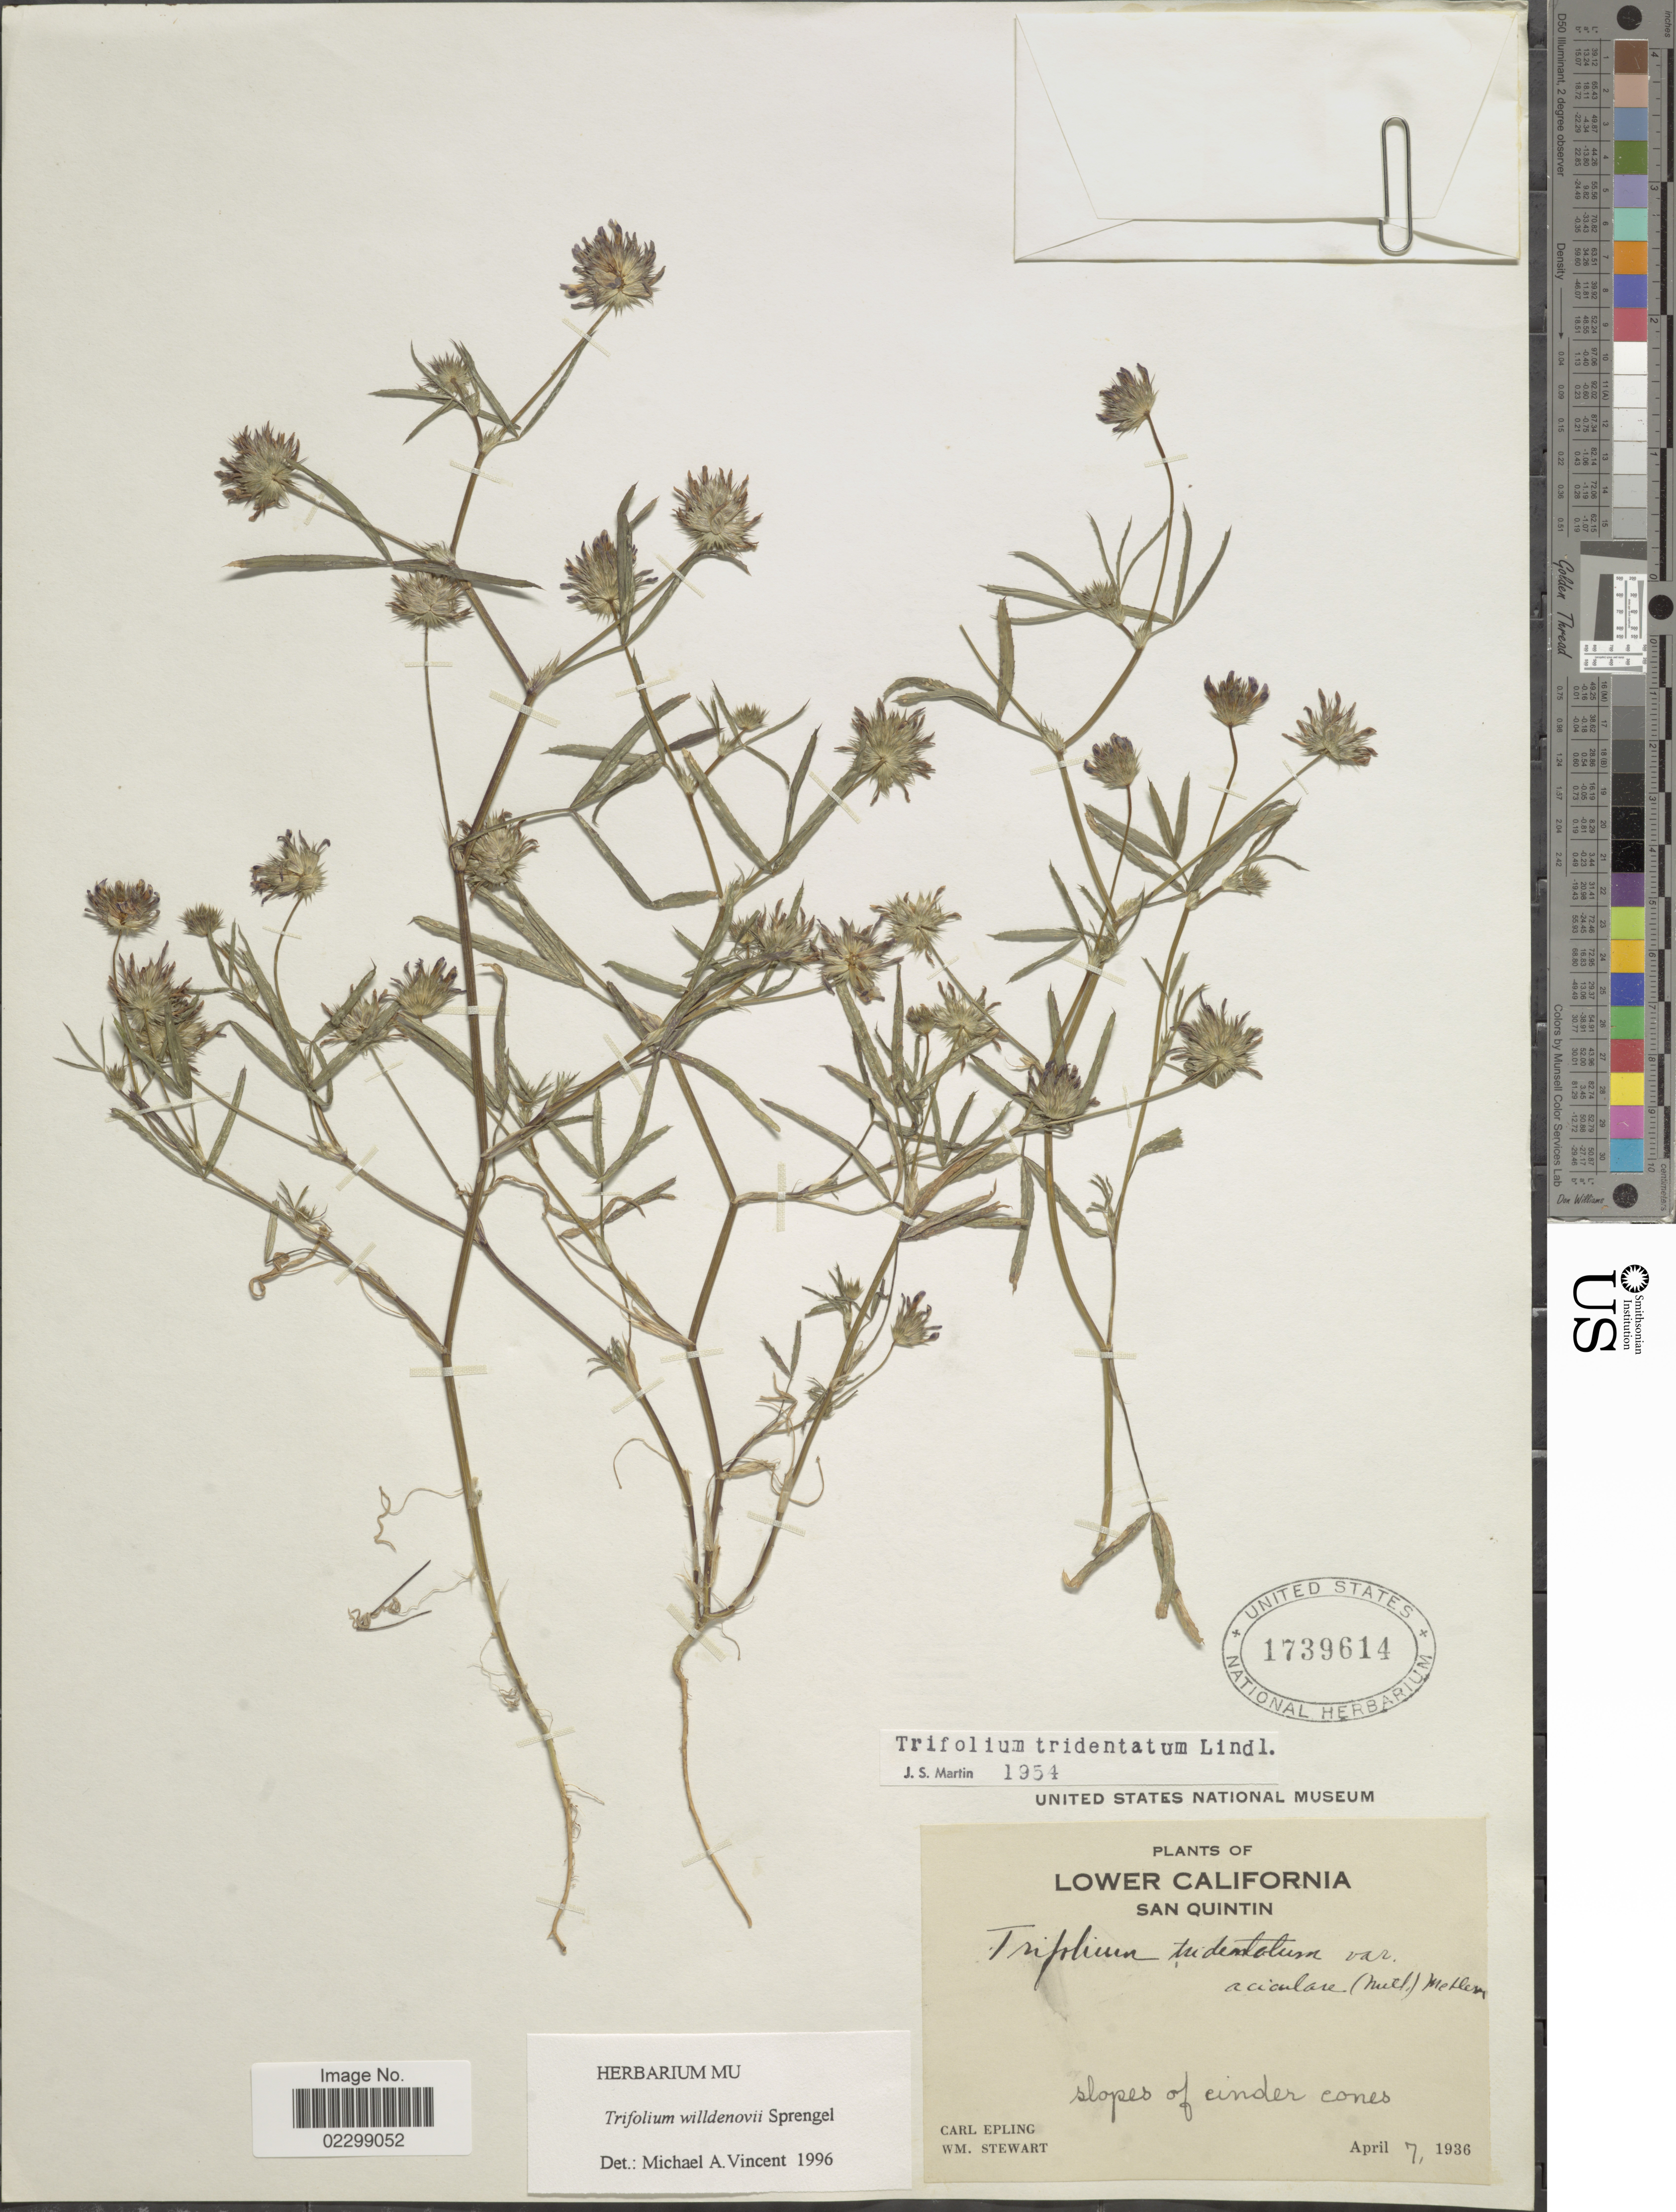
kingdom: Plantae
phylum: Tracheophyta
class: Magnoliopsida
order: Fabales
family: Fabaceae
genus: Trifolium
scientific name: Trifolium willdenovii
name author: Spreng.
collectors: C. C. Epling & W. Stewart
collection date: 1936-04-07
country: Mexico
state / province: Baja California Norte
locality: San Quintin, slopes of cinder cones, Lower California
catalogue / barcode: US 1739614